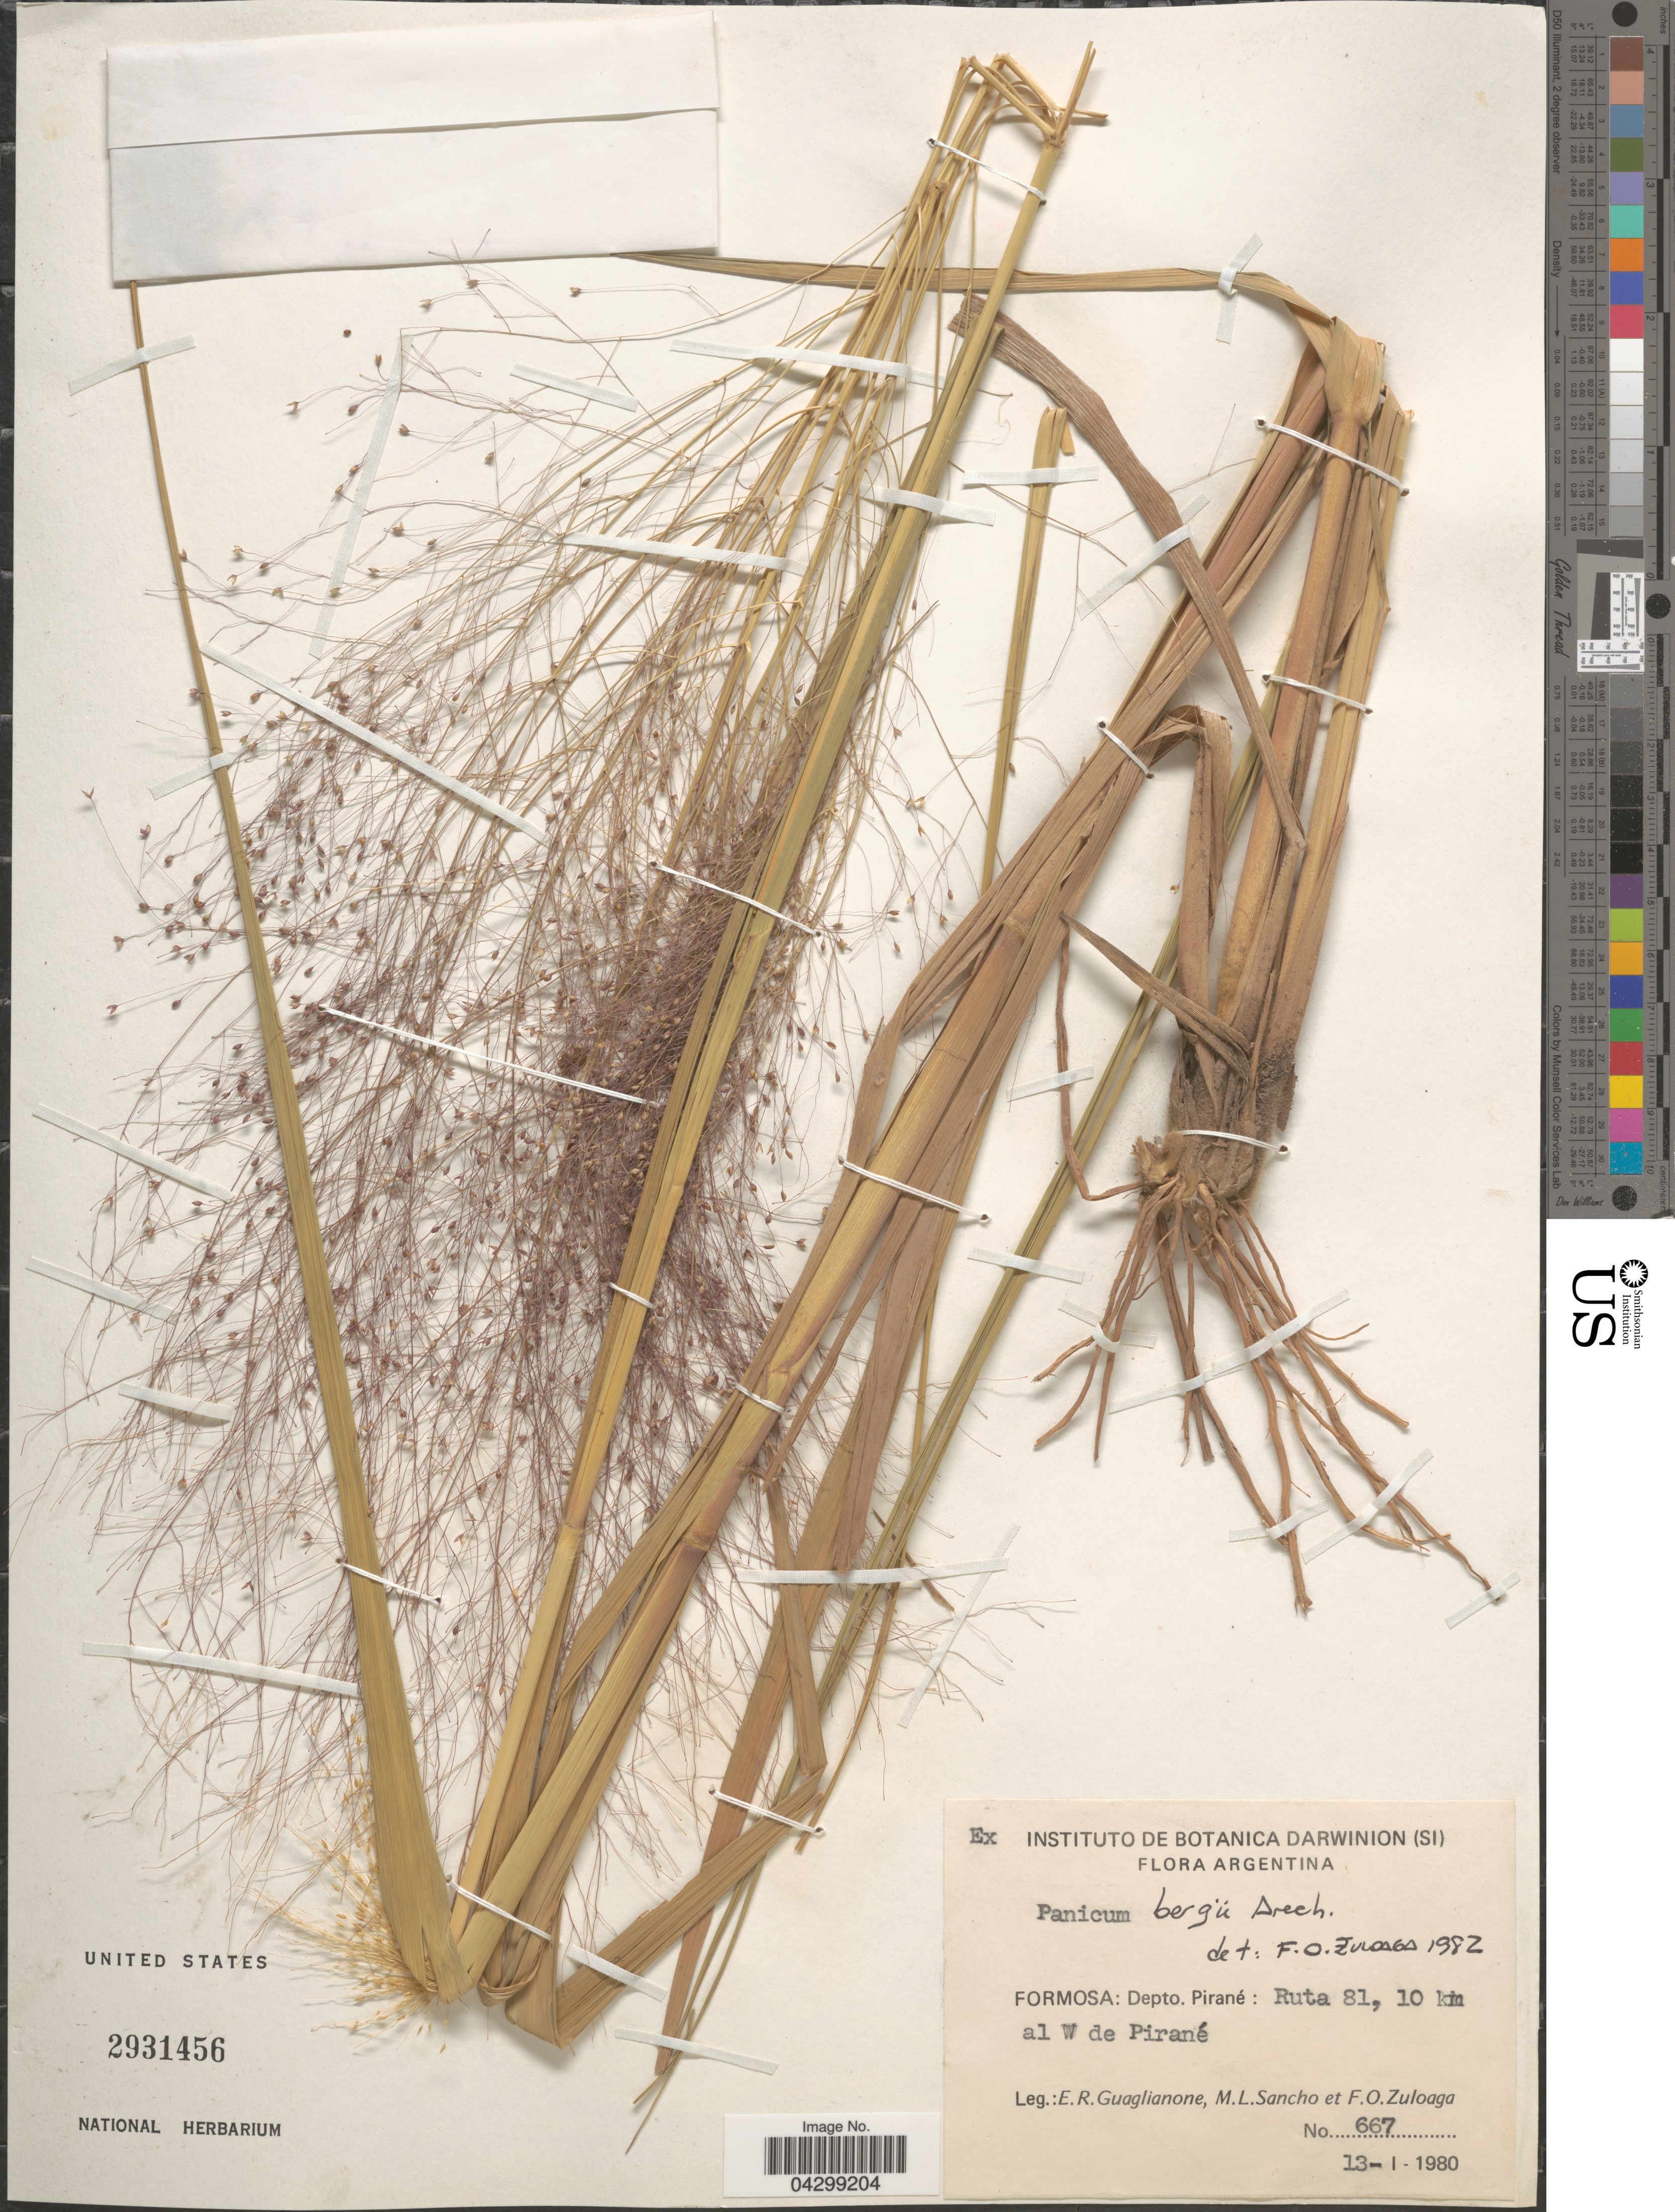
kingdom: Plantae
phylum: Tracheophyta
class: Liliopsida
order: Poales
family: Poaceae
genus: Panicum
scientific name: Panicum bergii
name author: Arechav.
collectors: E. R. Guaglianone, M. L. Sancho & F. O. Zuloaga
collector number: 667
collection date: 1980-01-13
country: Argentina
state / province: Formosa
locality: Depto. Pirané: Ruta 81, 10 km al W de Pirané.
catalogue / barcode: US 2931456